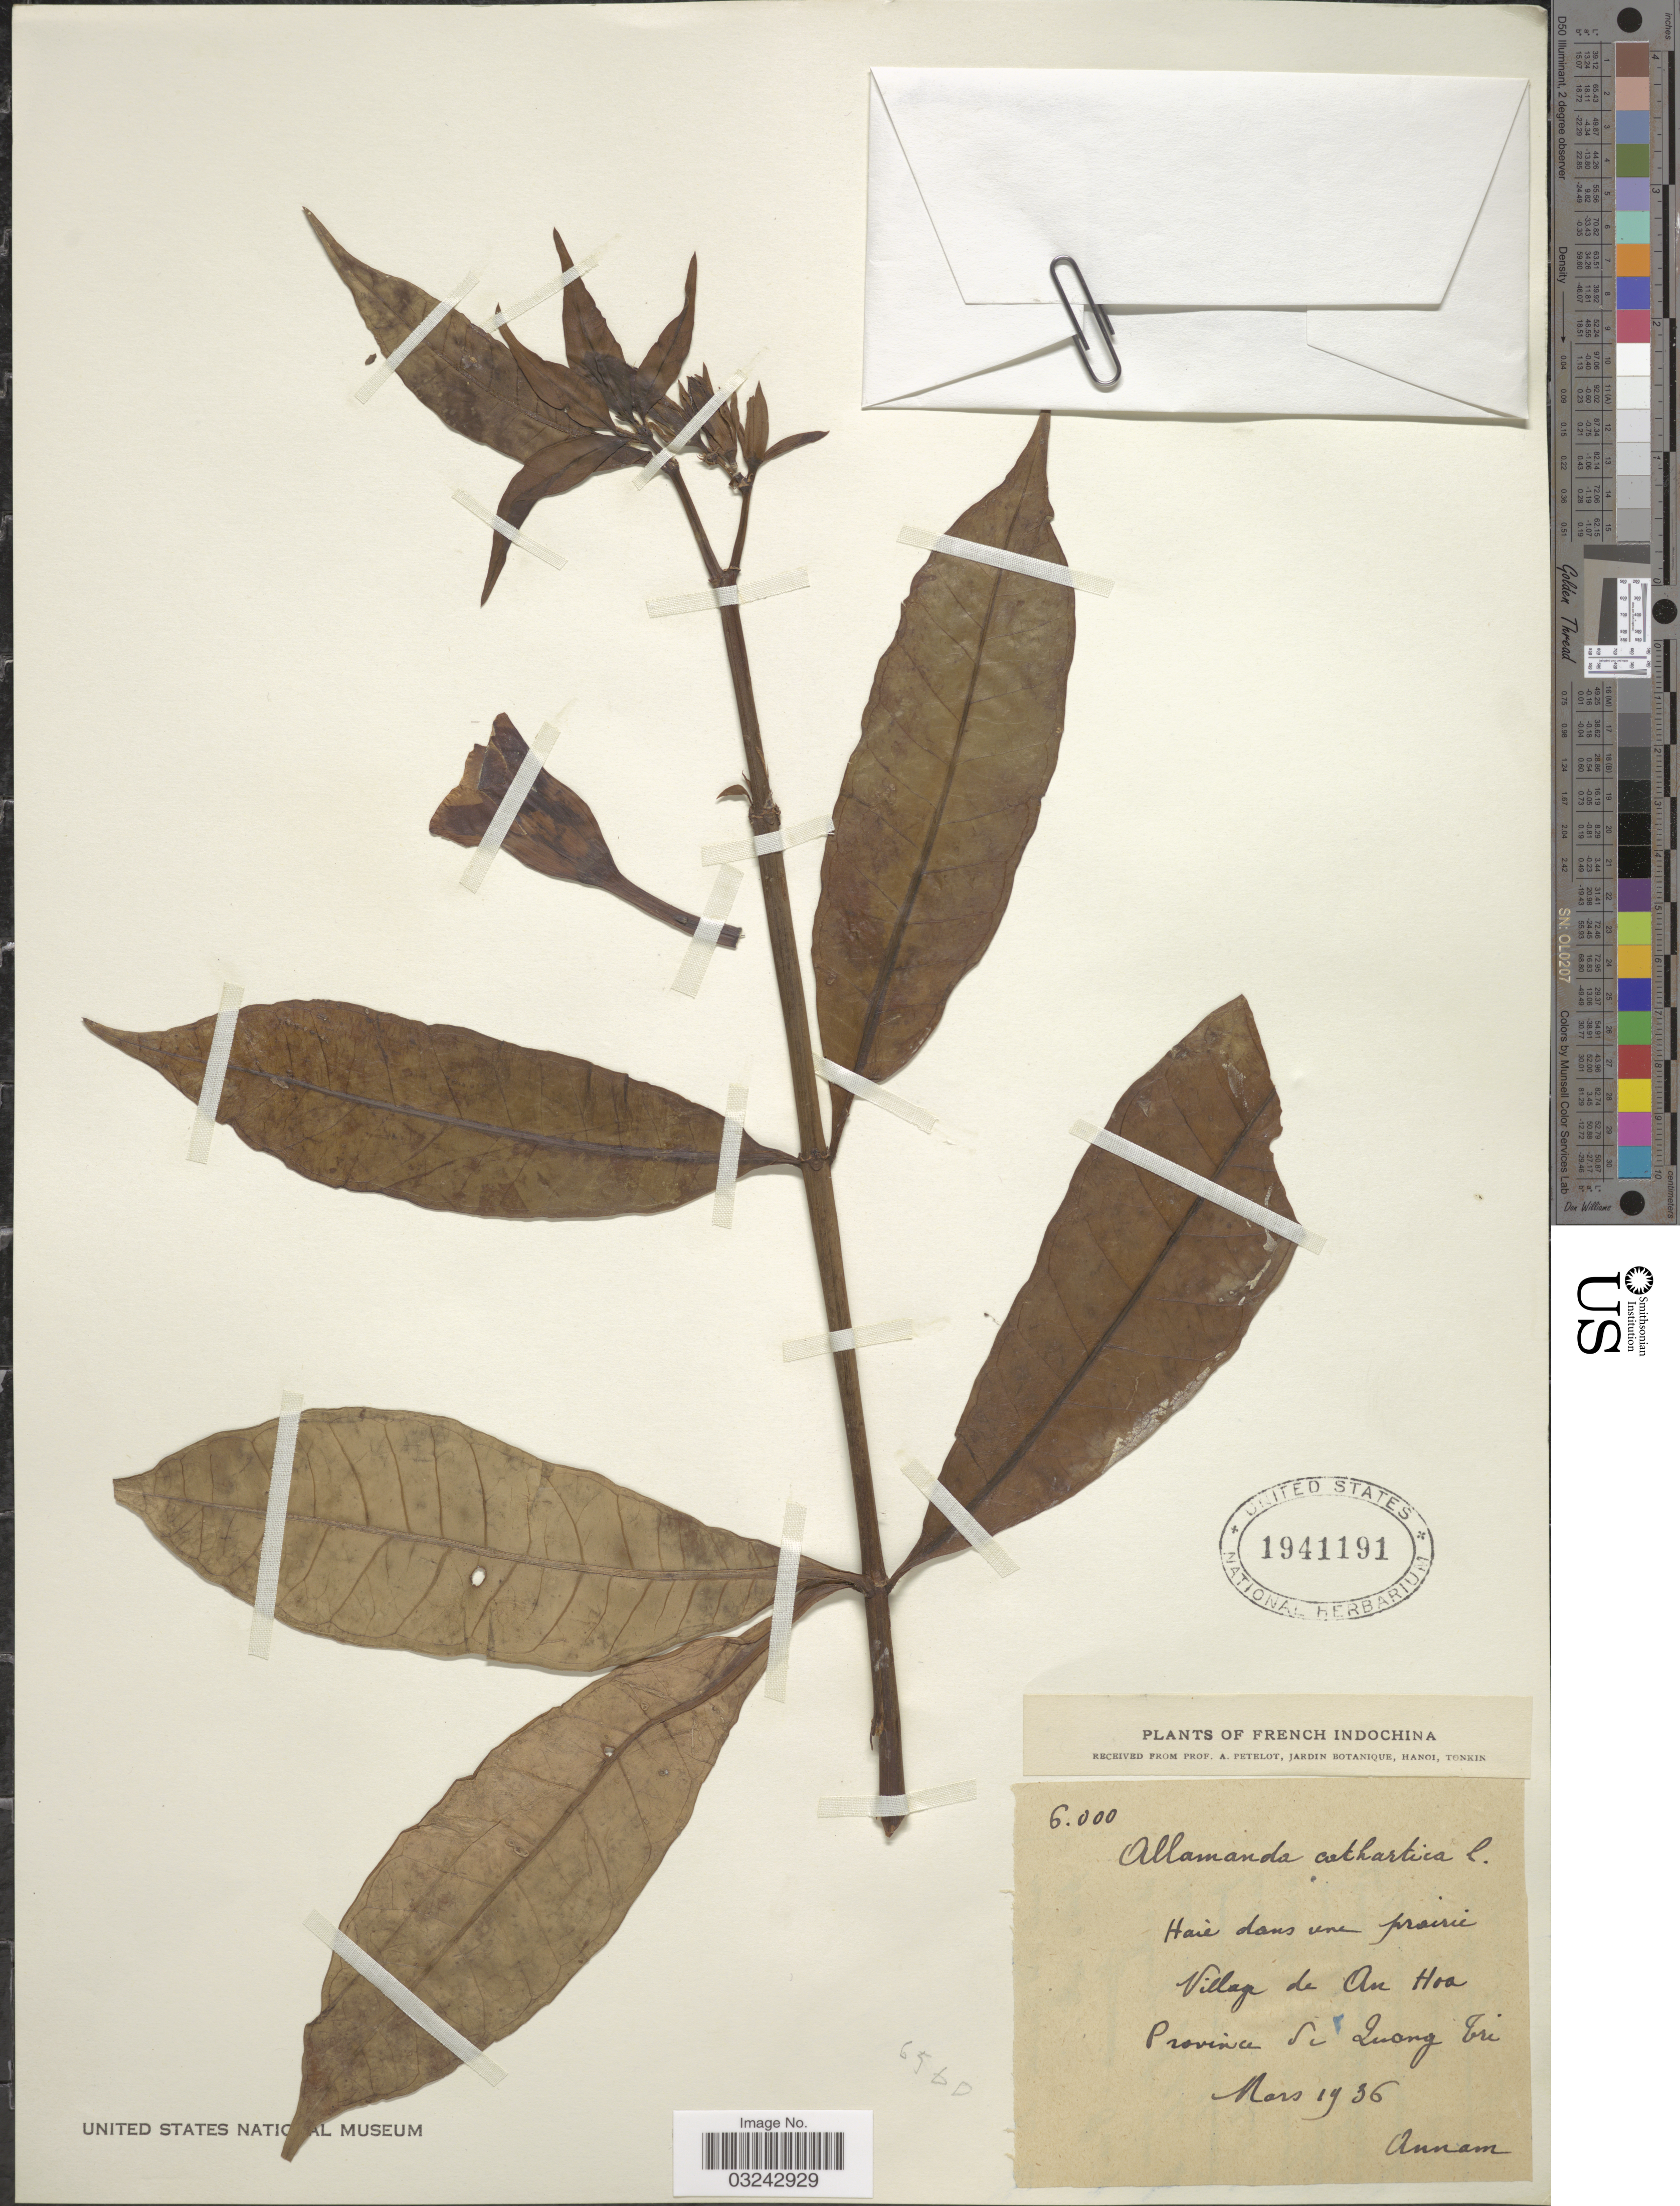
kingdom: Plantae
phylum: Tracheophyta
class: Magnoliopsida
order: Gentianales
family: Apocynaceae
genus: Allamanda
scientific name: Allamanda cathartica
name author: L.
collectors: A. Petelot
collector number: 6000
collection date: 1936-03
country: Vietnam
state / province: Quang Tri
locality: French IndoChina, Haie dans une prairie, Village de An Hoa, Province de Quang Tri.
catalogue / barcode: US 1941191